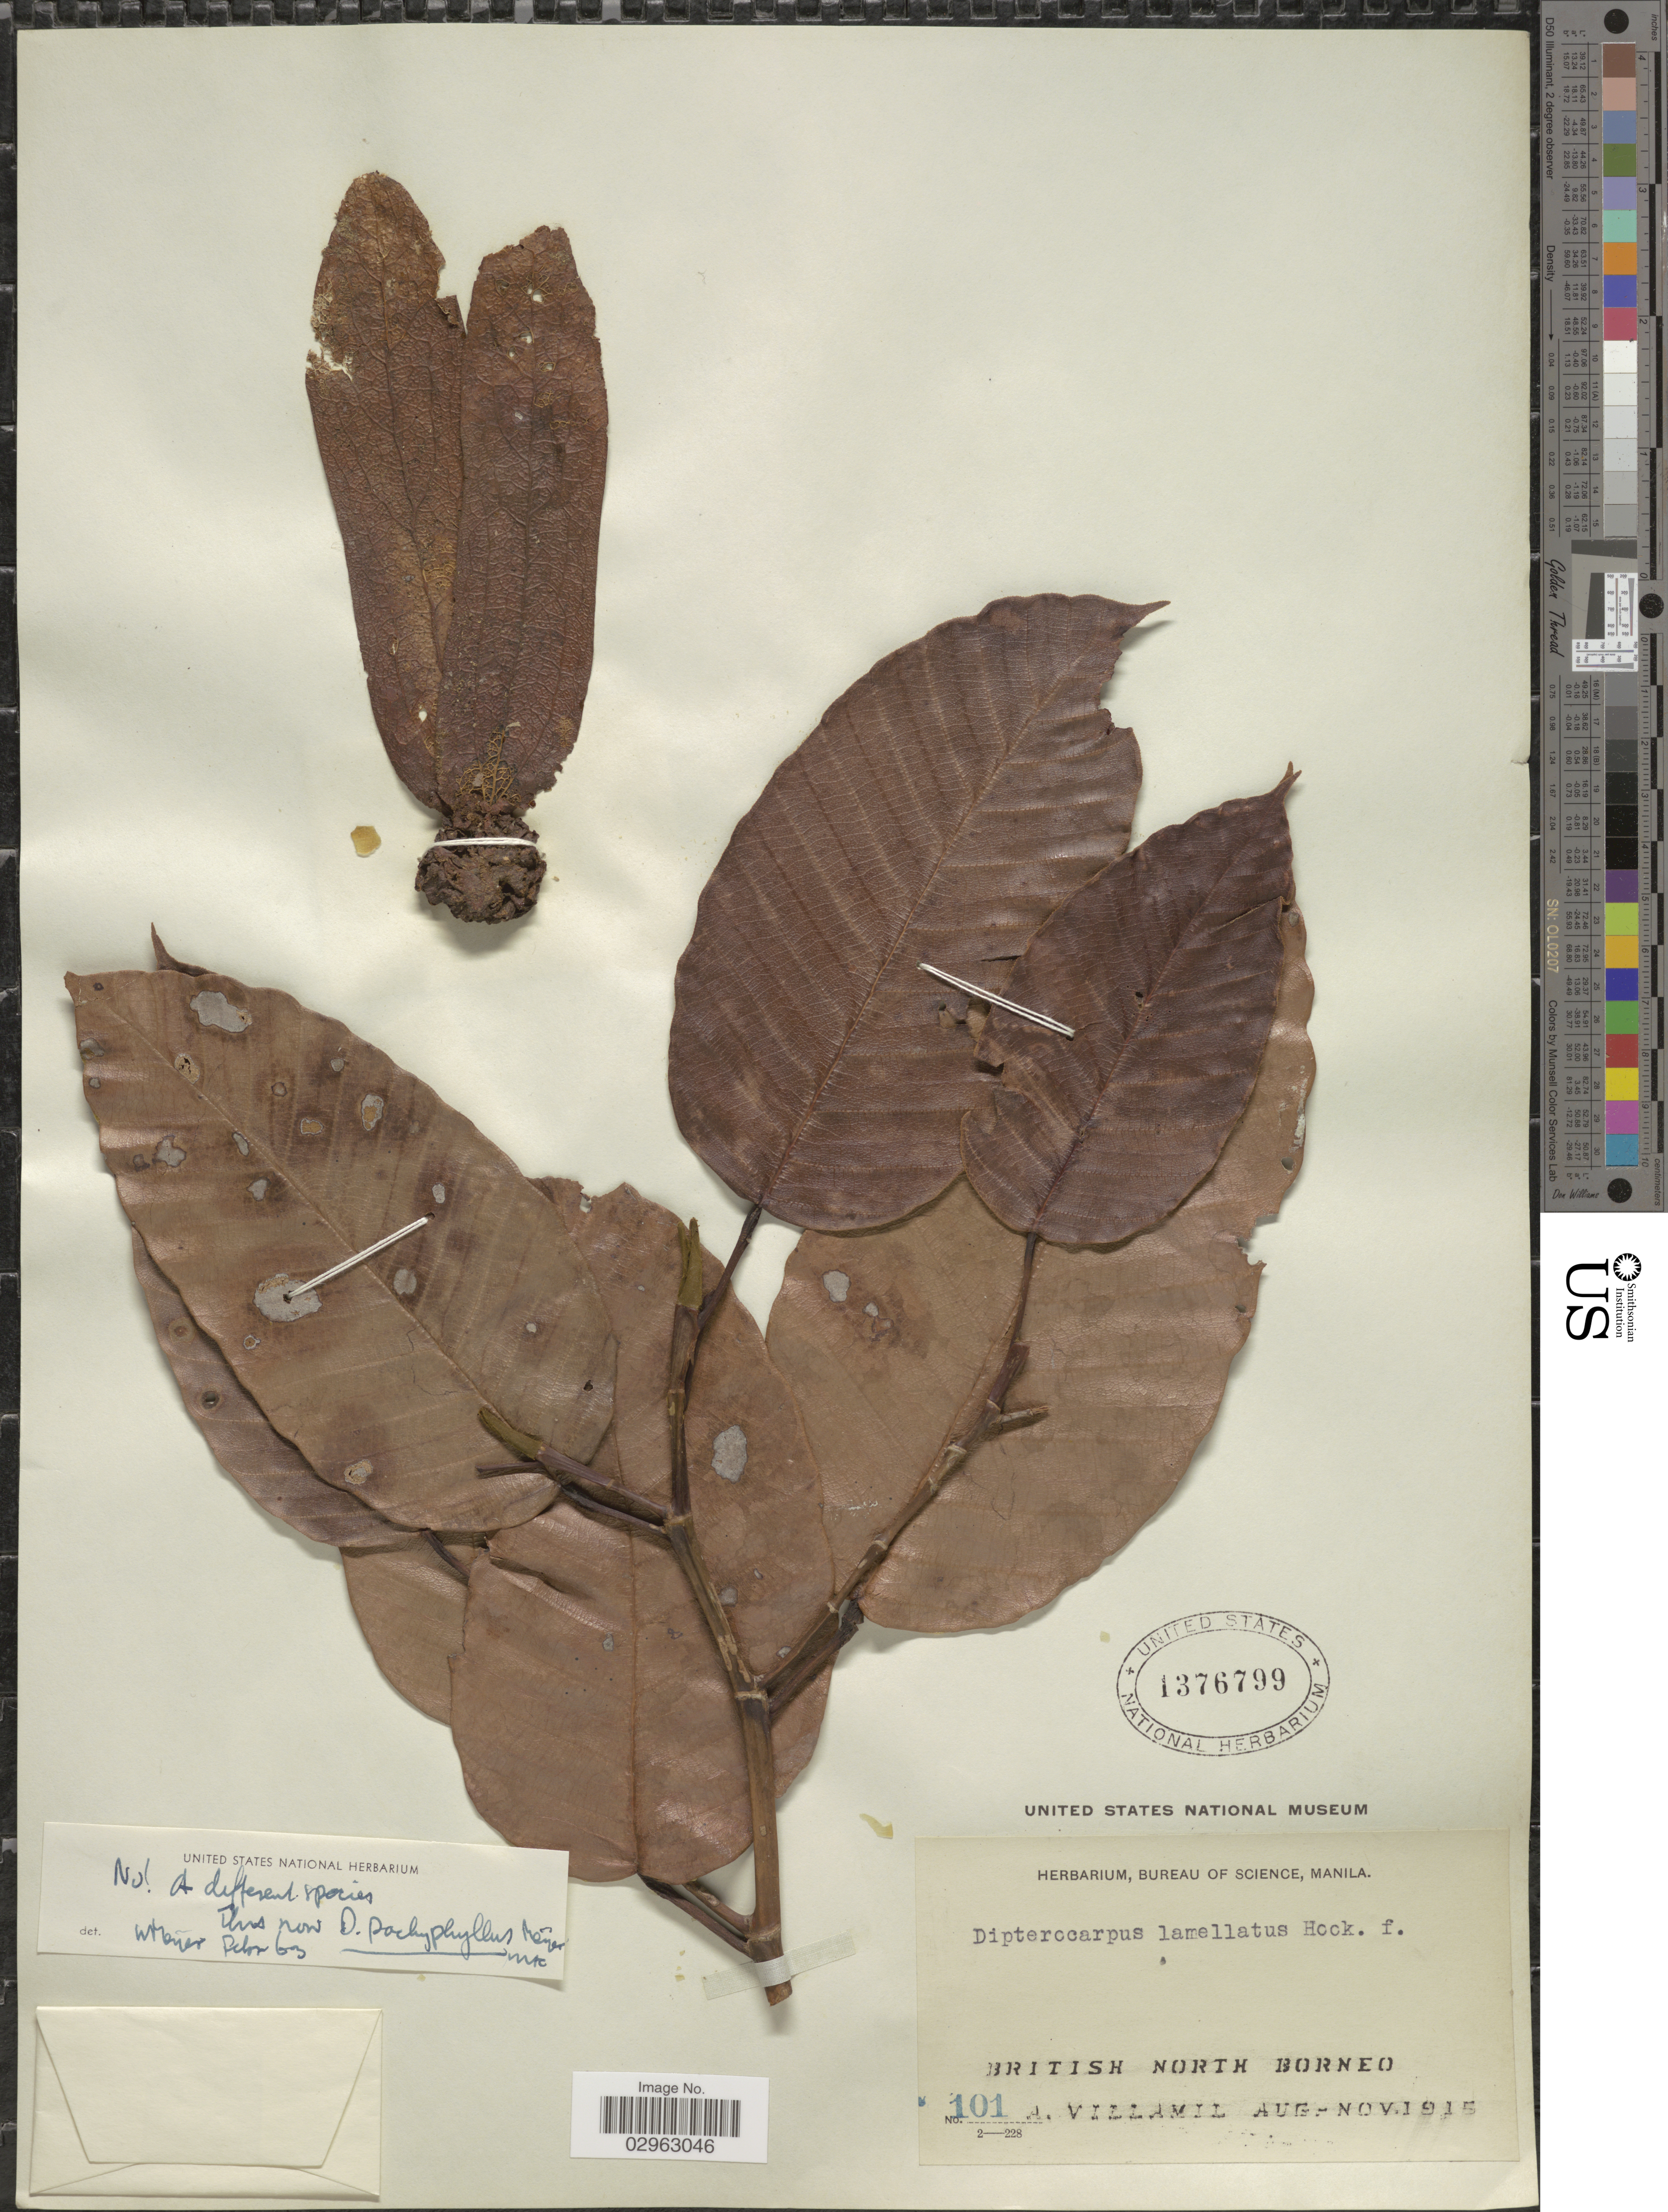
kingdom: Plantae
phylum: Tracheophyta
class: Magnoliopsida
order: Malvales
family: Dipterocarpaceae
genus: Dipterocarpus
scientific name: Dipterocarpus lamellatus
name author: Hook. f.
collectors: A. Villamil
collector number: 101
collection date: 1915-08/1915-11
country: Malaysia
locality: British North Borneo.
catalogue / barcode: US 1376799